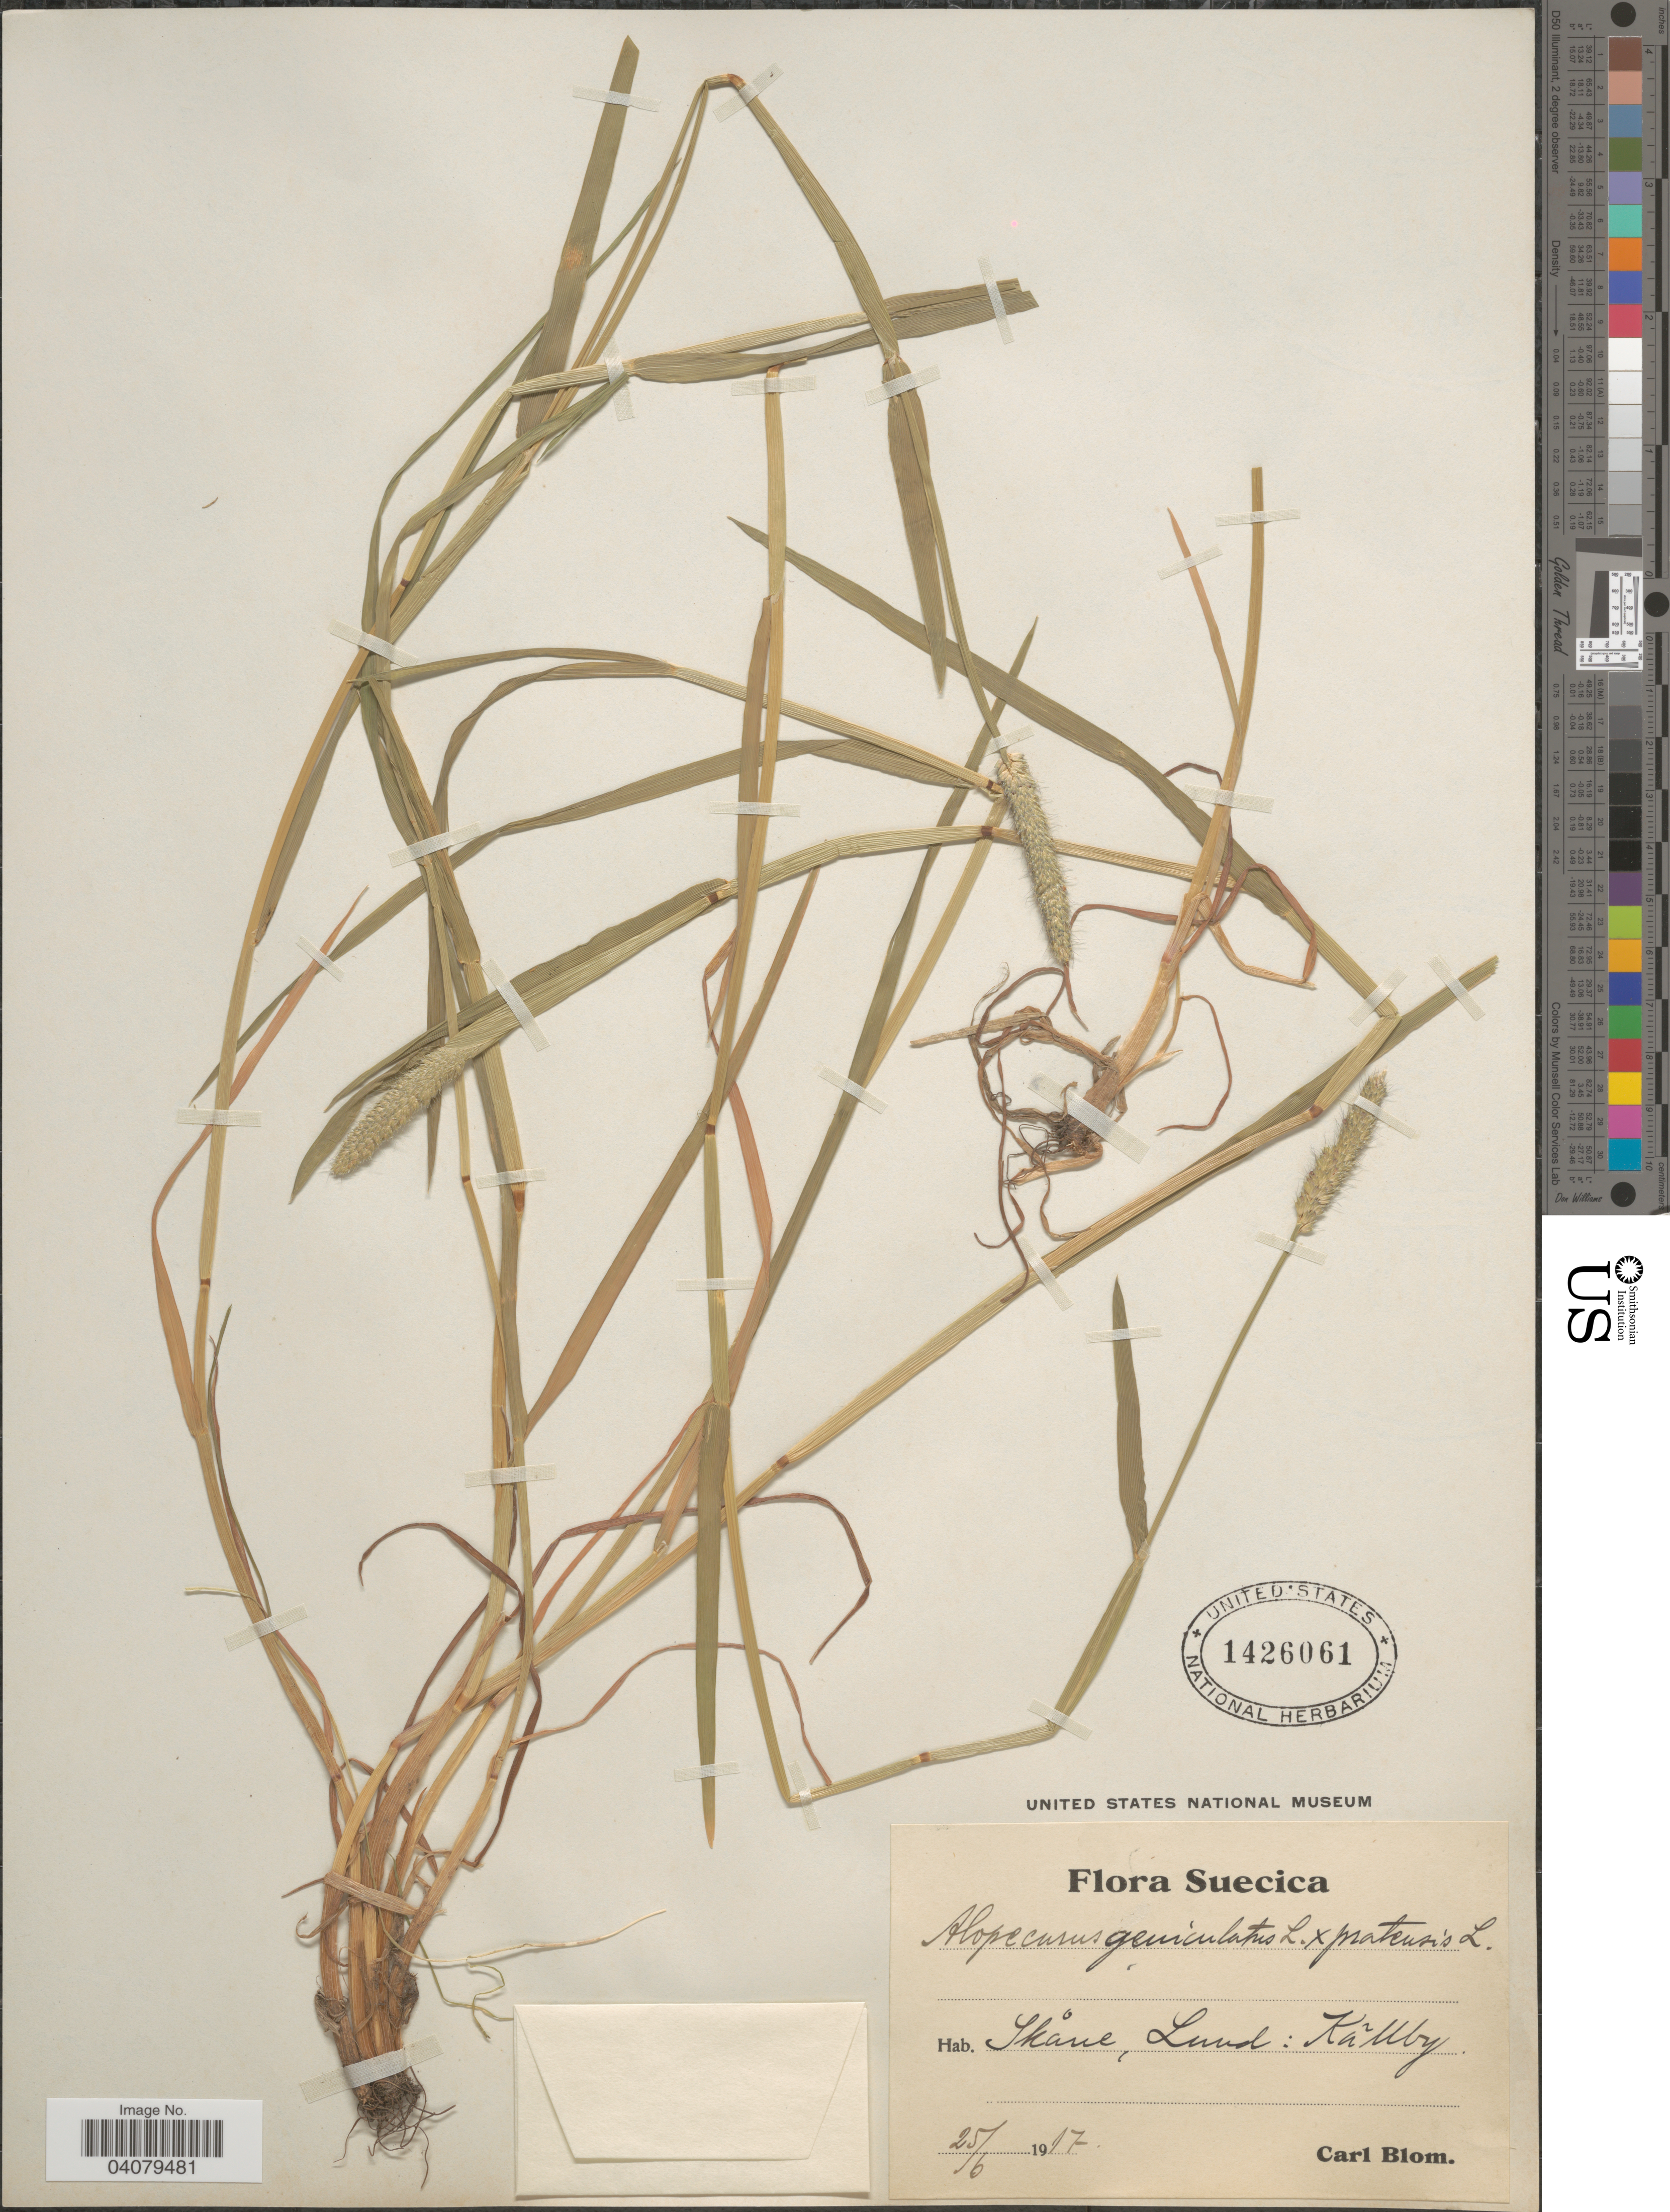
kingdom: Plantae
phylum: Tracheophyta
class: Liliopsida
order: Poales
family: Poaceae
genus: Alopecurus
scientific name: Alopecurus geniculatus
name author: L.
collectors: C. H. Blom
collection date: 1917-06-25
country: Sweden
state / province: Skåne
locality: Suecica. Lund: Kãllby.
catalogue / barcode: US 1426061